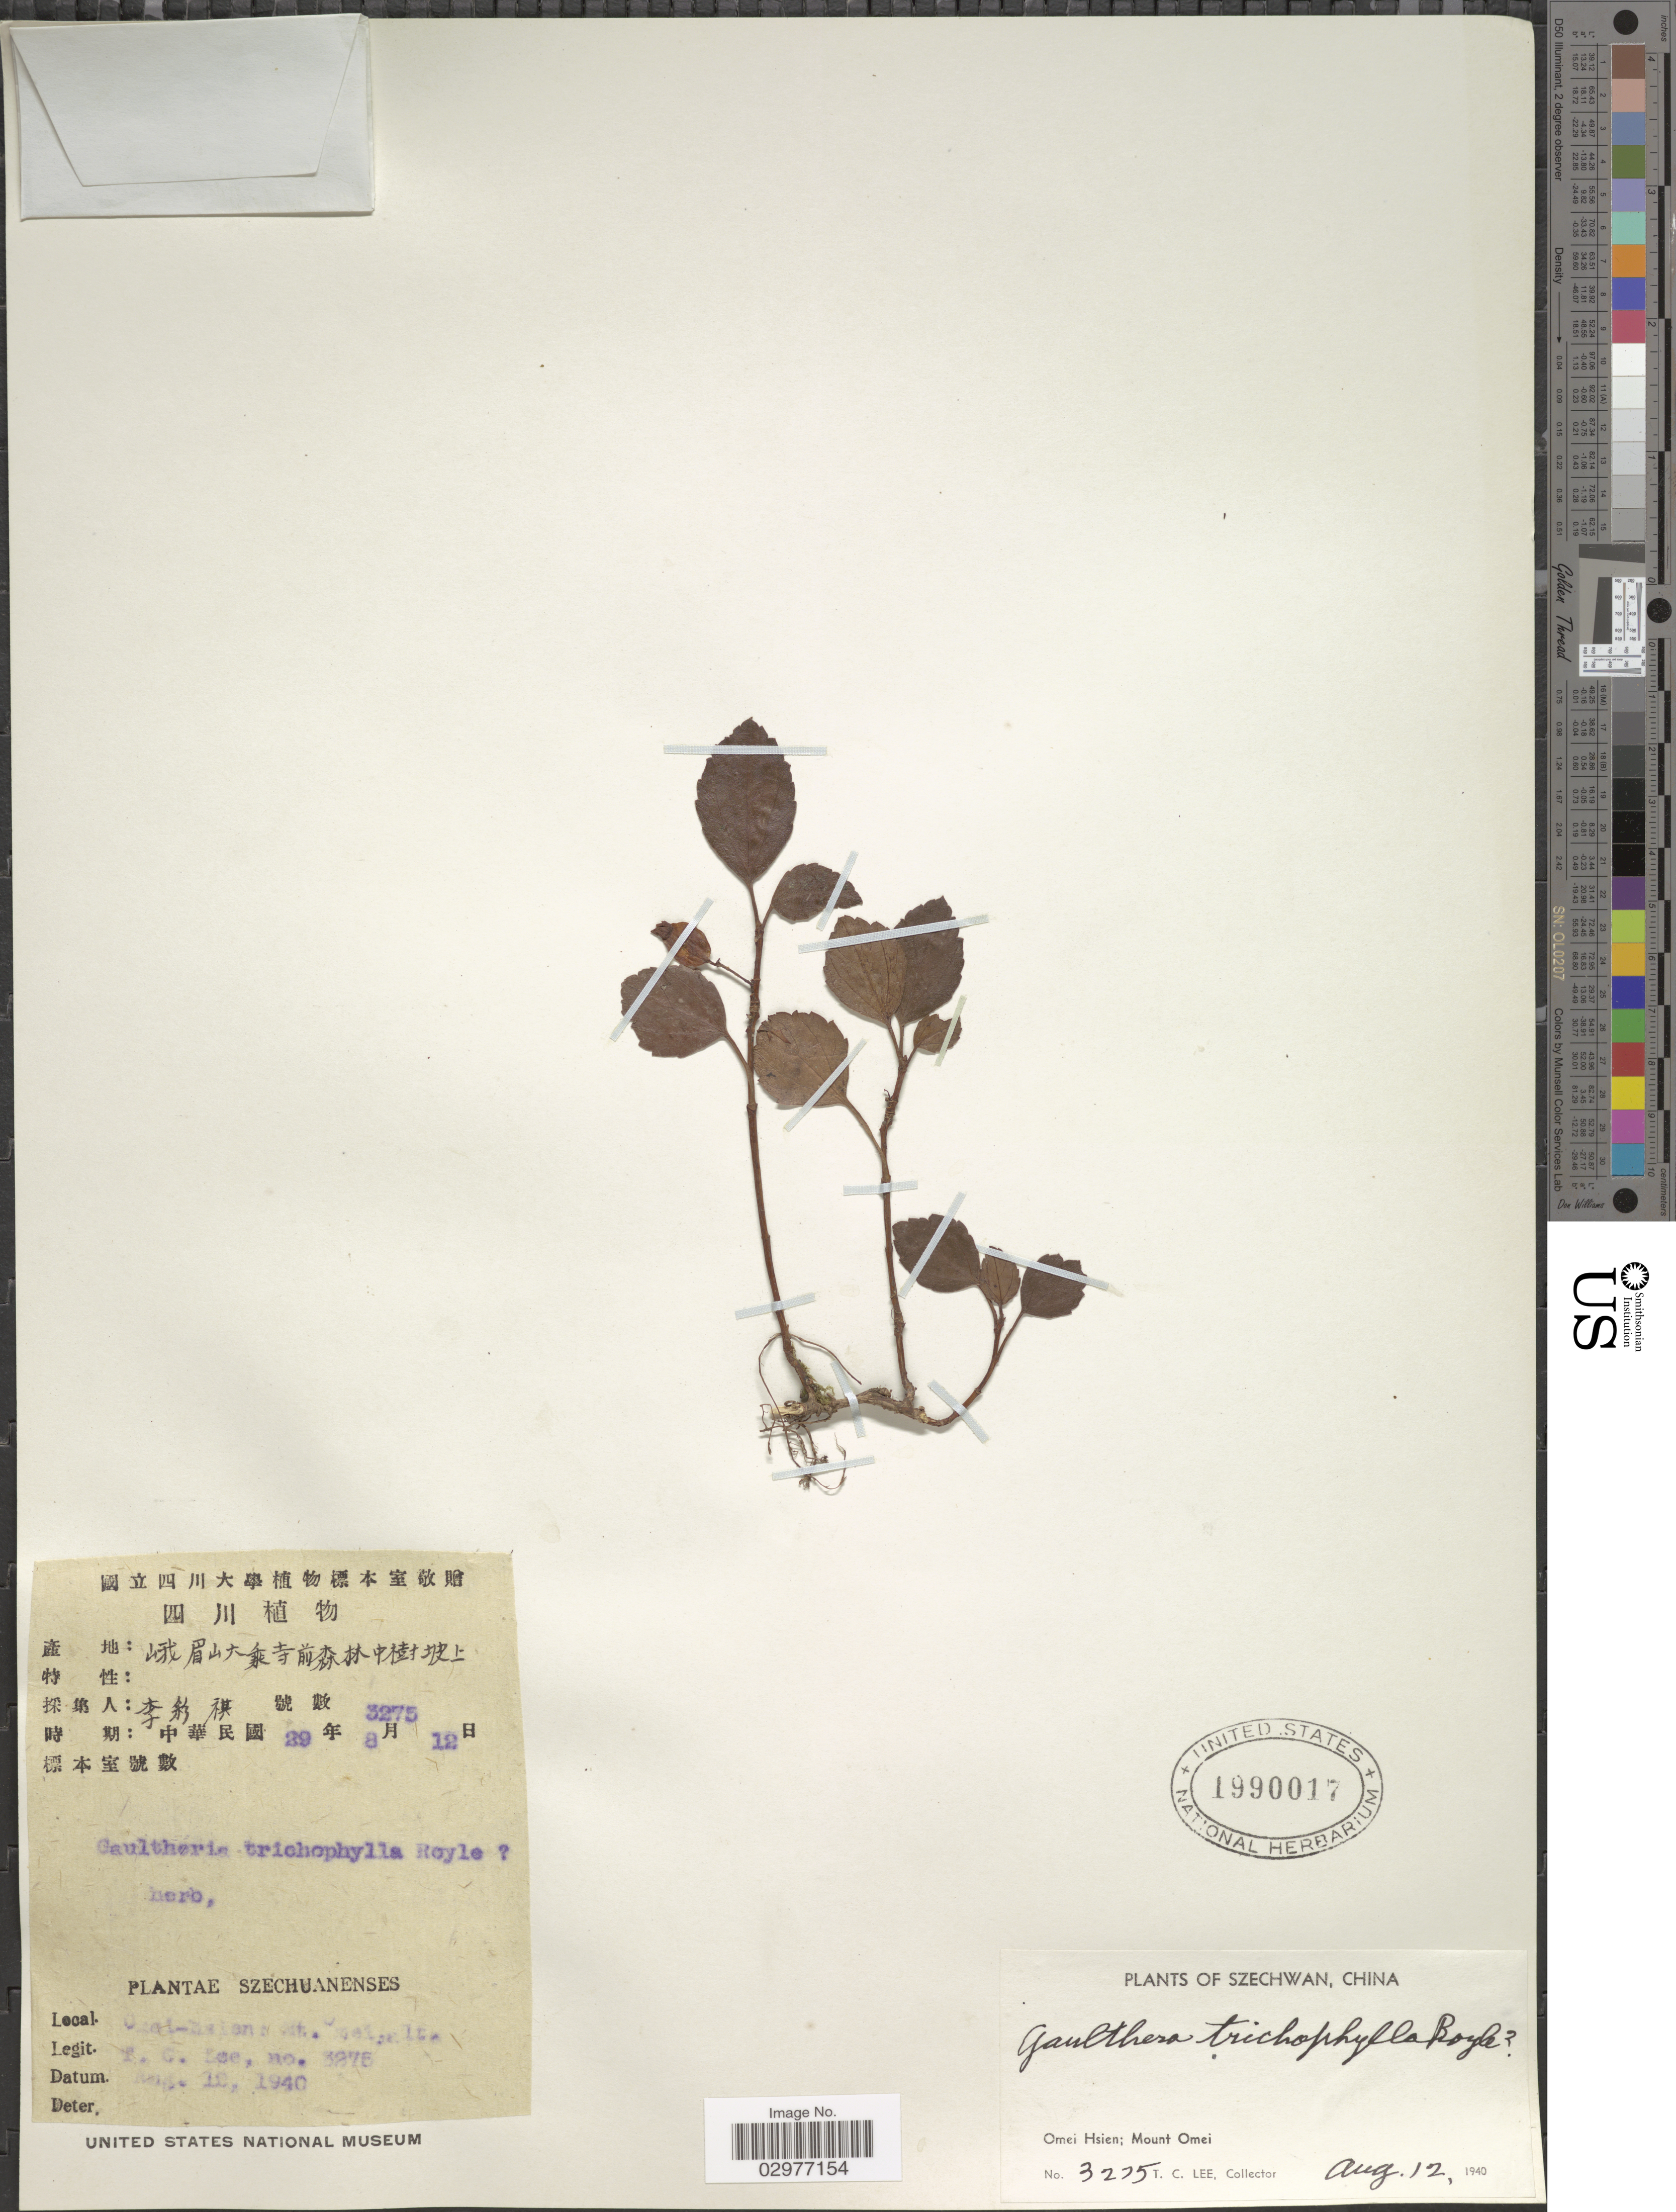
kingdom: Plantae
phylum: Tracheophyta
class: Magnoliopsida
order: Ericales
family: Ericaceae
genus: Gaultheria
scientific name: Gaultheria trichophylla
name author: Royle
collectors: T. Lee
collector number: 3275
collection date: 1940-08-12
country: China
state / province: Sichuan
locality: Szechwan. Omei Hsien; Mount Omei.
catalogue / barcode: US 1990017